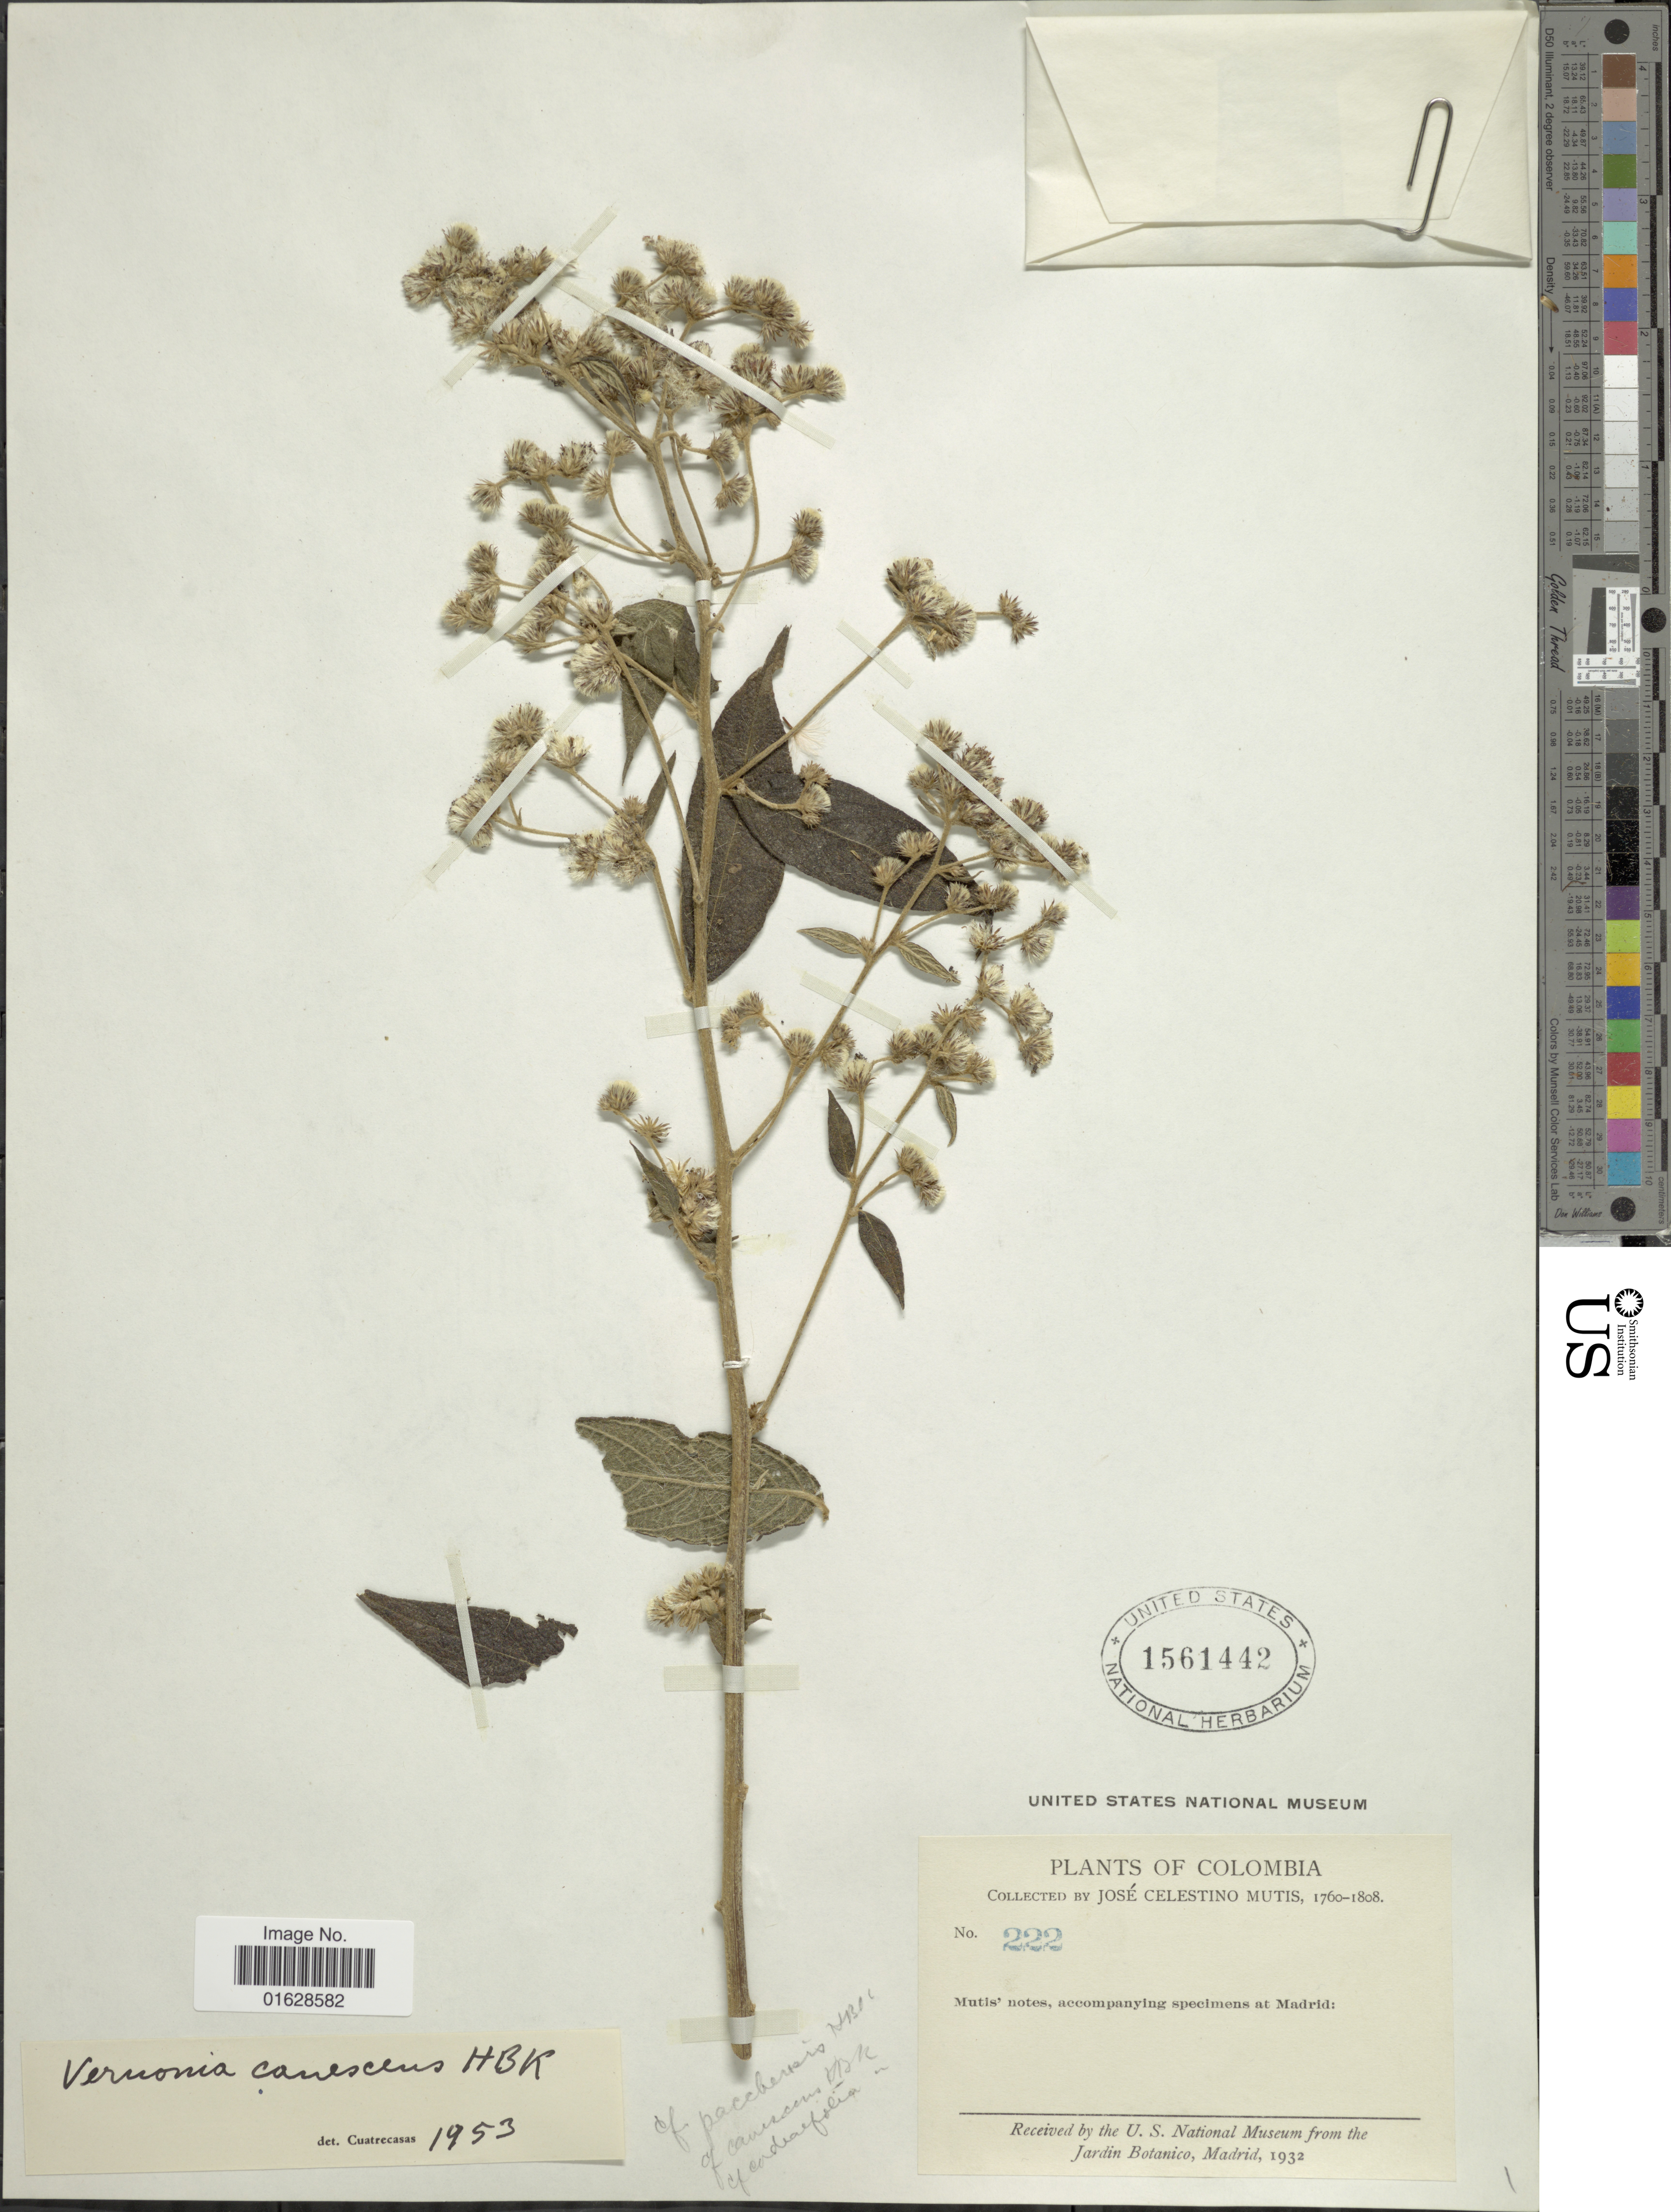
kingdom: Plantae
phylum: Tracheophyta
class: Magnoliopsida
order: Asterales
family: Asteraceae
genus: Lepidaploa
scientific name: Lepidaploa canescens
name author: (Kunth) H. Rob.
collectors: J. C. B. Mutis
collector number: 222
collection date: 1760/1808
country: Colombia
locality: Colombia. Mutis' notes, accompanying specimens at Madrid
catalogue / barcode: US 1561442